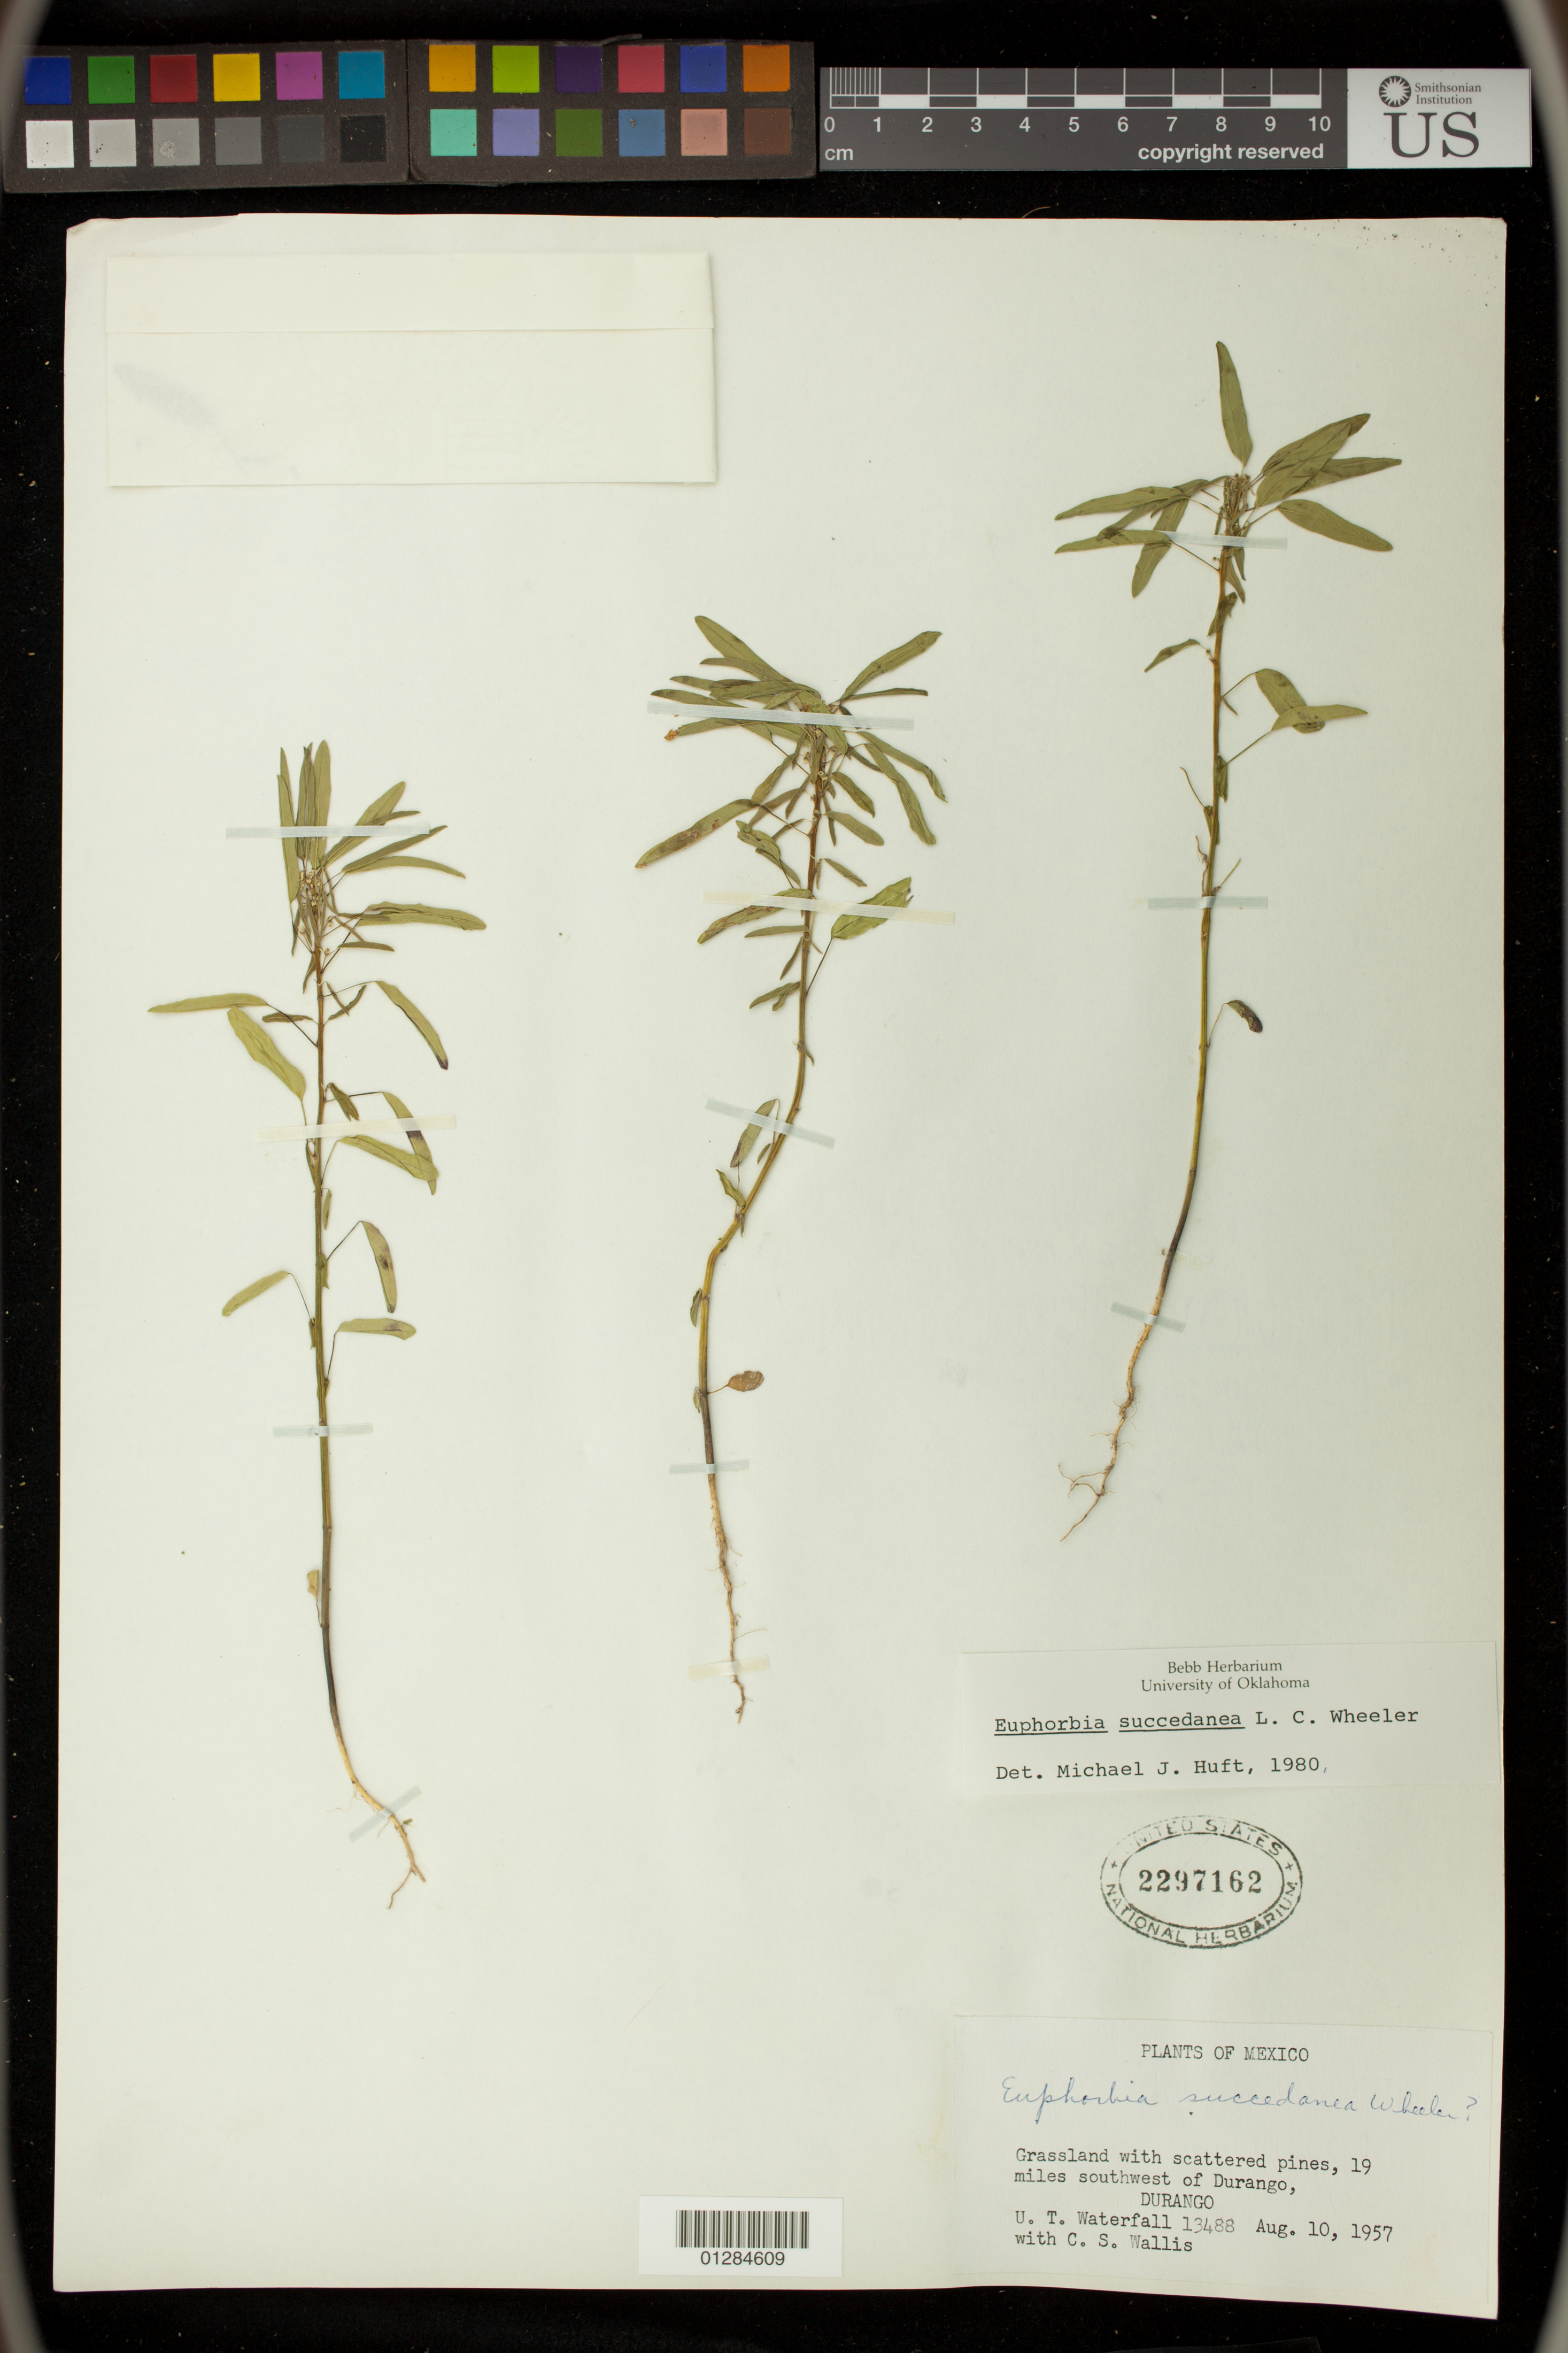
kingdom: Plantae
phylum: Tracheophyta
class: Magnoliopsida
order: Malpighiales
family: Euphorbiaceae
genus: Euphorbia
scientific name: Euphorbia succedanea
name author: L.C. Wheeler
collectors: C. S. Wallis & U. T. Waterfall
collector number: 13488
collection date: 1957-08-10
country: Mexico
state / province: Durango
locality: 19 miles southwest of Durango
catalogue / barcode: US 2297162